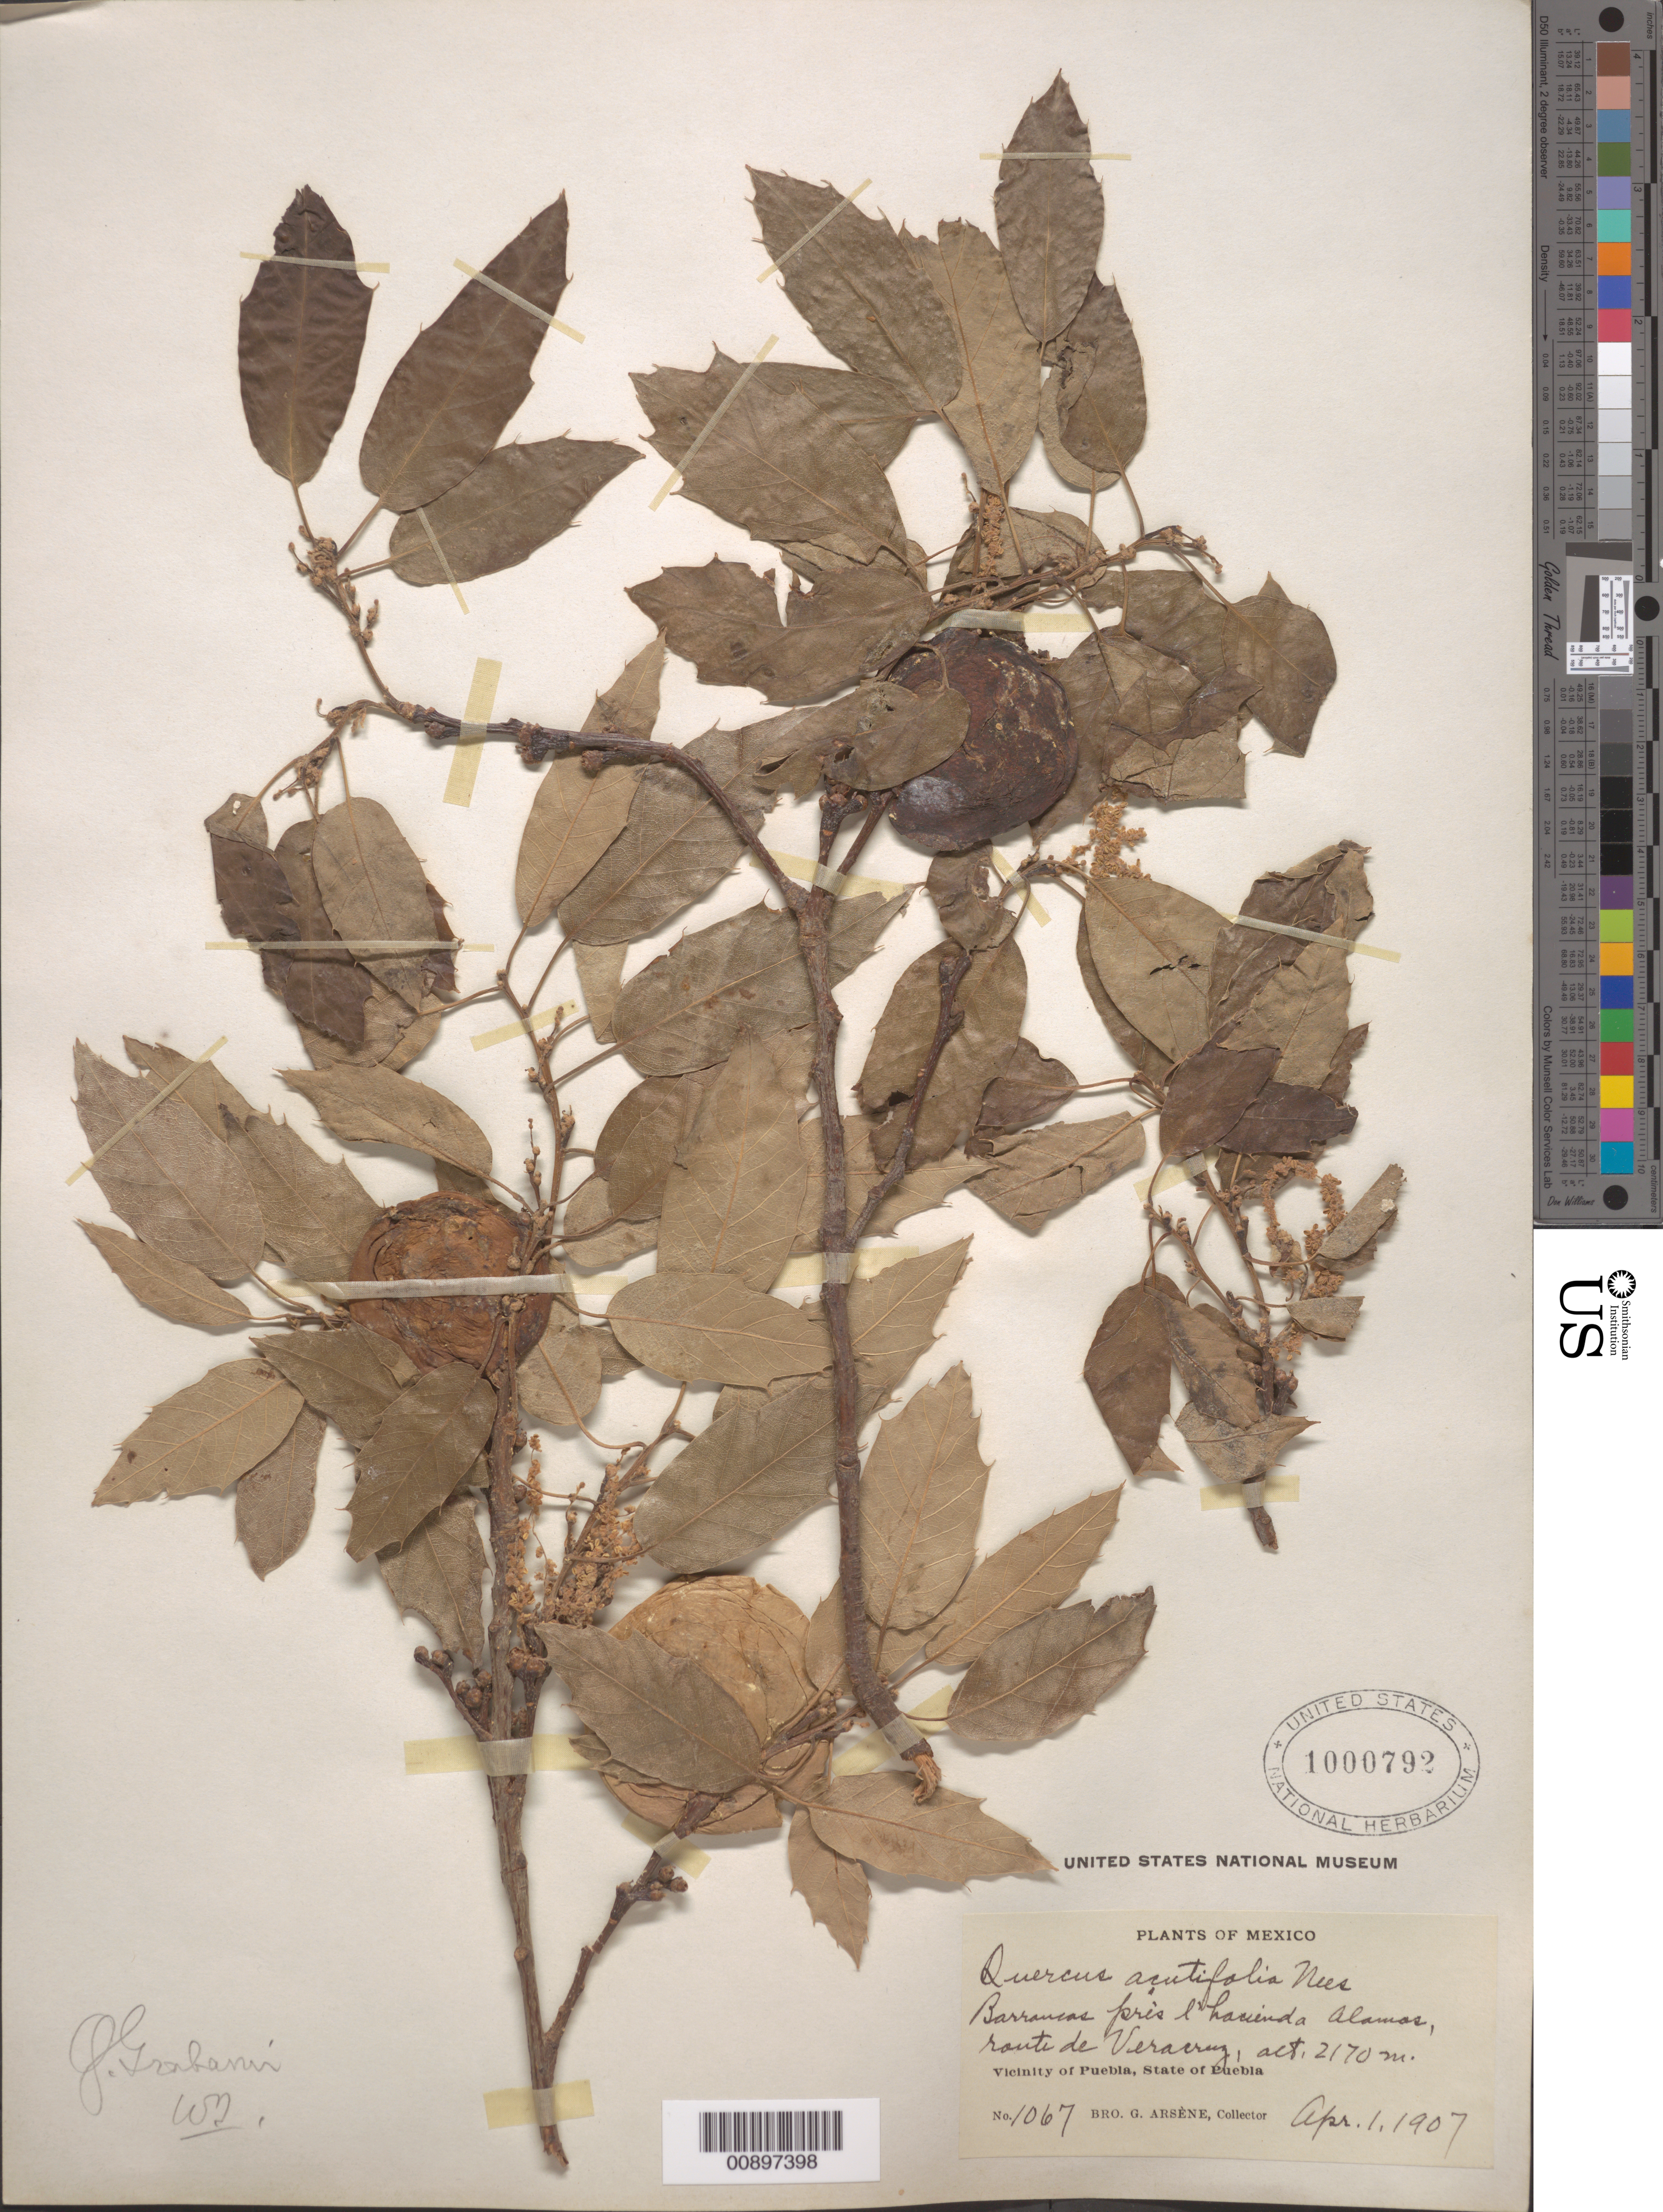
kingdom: Plantae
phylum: Tracheophyta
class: Magnoliopsida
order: Fagales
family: Fagaceae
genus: Quercus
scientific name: Quercus grahamii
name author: Benth.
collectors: Bro. G. Arsène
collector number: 1067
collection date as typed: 01 Apr 1907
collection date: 1907-04-01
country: Mexico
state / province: Puebla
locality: Barrancas près l'hacienda Alamos, route de Veracruz. Vicinity of Puebla, Puebla.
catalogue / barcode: US 1000792